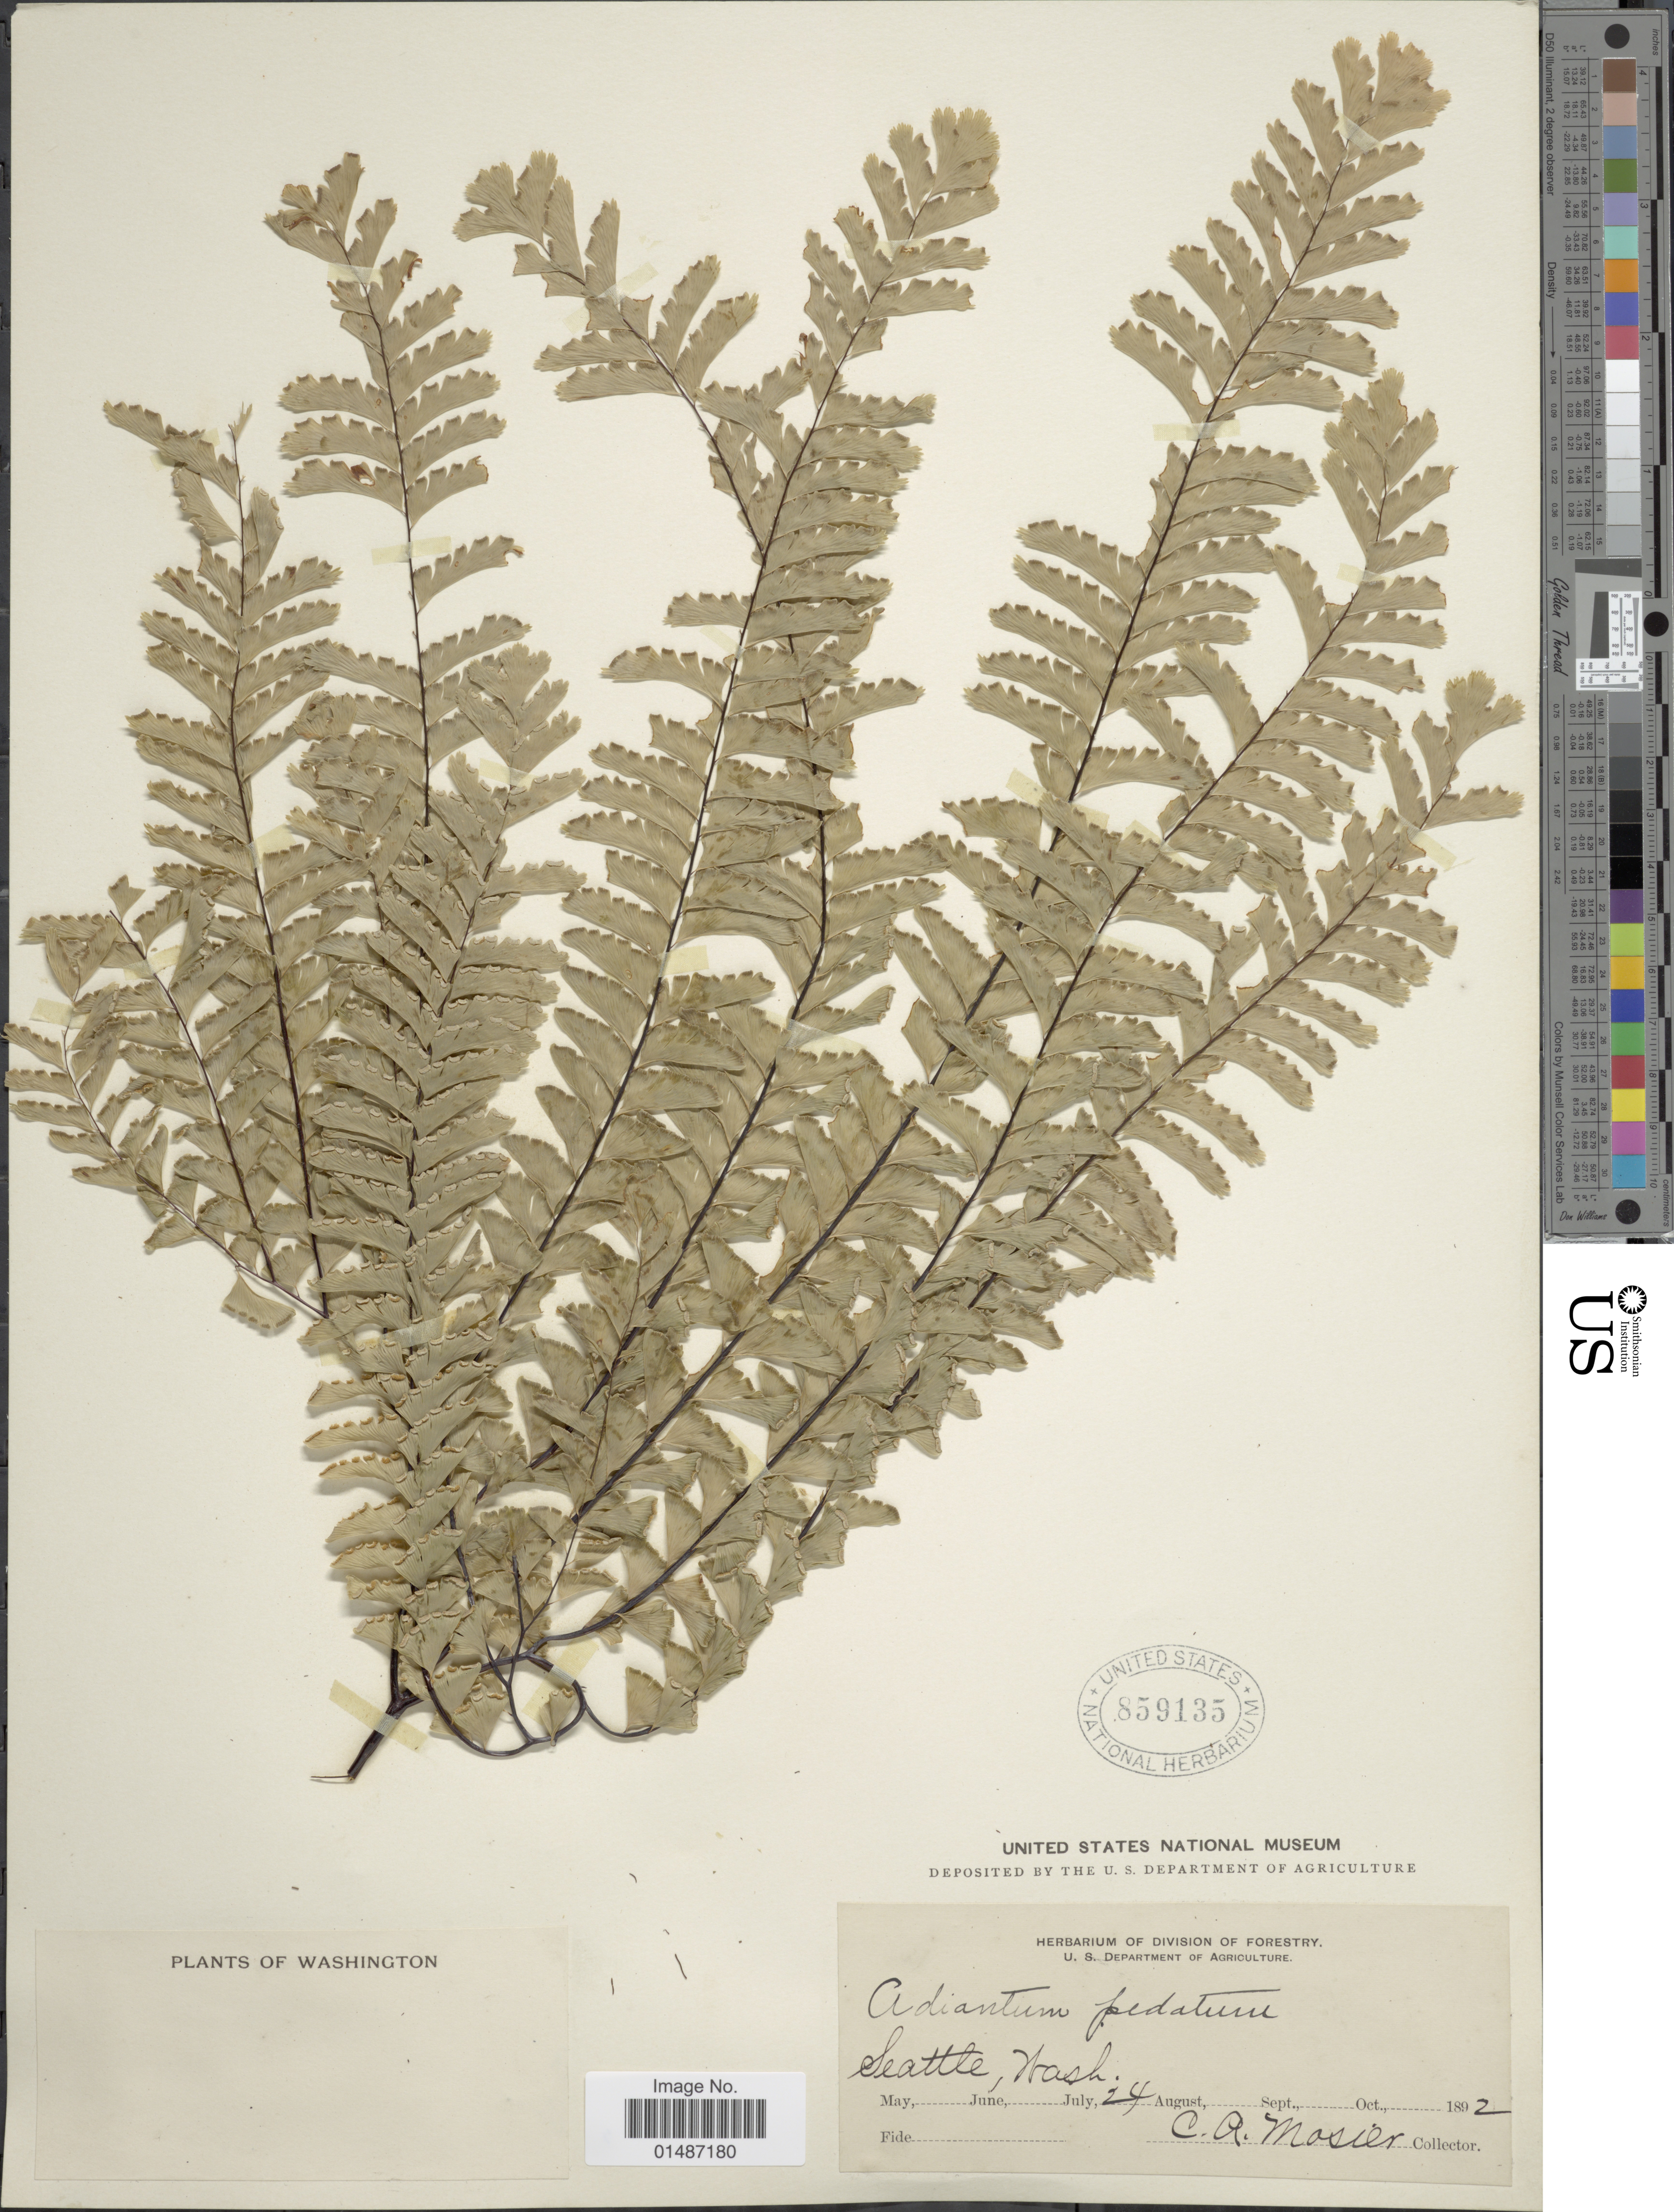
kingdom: Plantae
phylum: Tracheophyta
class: Polypodiopsida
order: Polypodiales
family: Pteridaceae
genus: Adiantum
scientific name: Adiantum pedatum subsp. aleuticum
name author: (Rupr.) Calder & Roy L. Taylor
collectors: C. A. Mosier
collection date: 1892-08-24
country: United States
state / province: Washington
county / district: King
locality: Seattle.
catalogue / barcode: US 859135